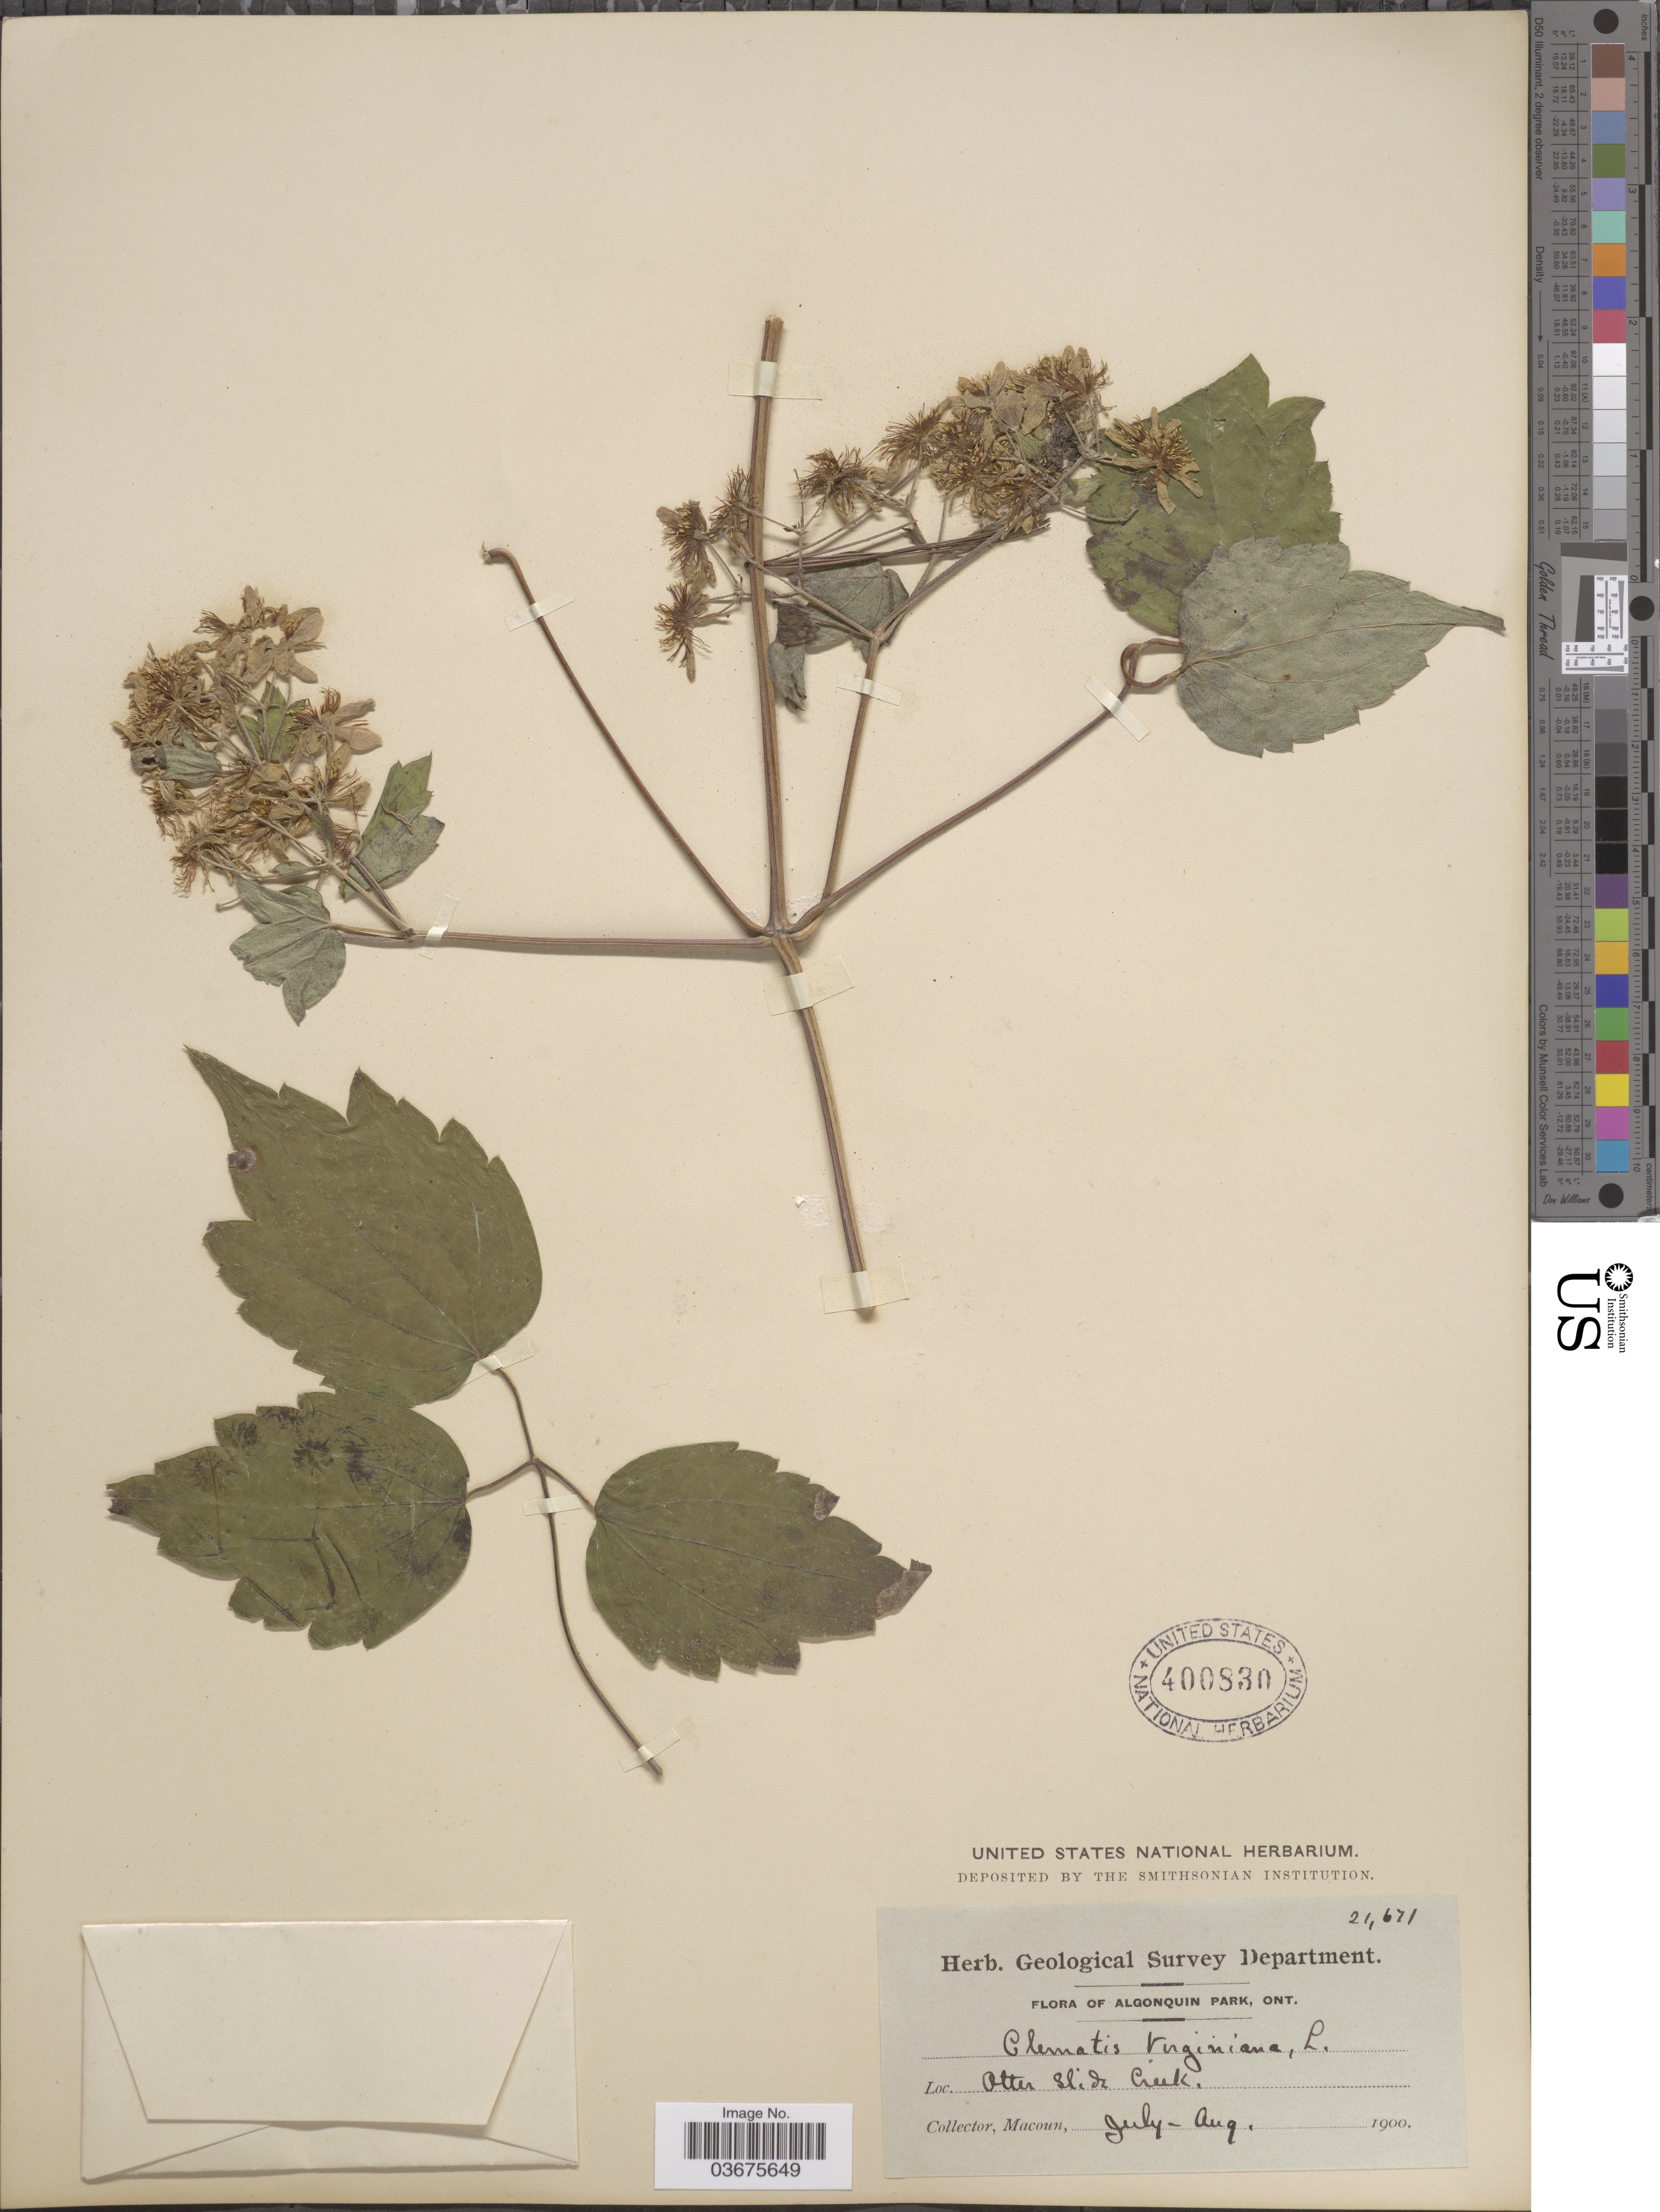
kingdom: Plantae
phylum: Tracheophyta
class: Magnoliopsida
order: Ranunculales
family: Ranunculaceae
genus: Clematis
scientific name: Clematis virginiana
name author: L.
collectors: -- Macoun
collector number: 21671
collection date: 1900-07/1900-08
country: Canada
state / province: Ontario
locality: Algonquin Park. Otter Slide Creek.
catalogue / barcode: US 400830